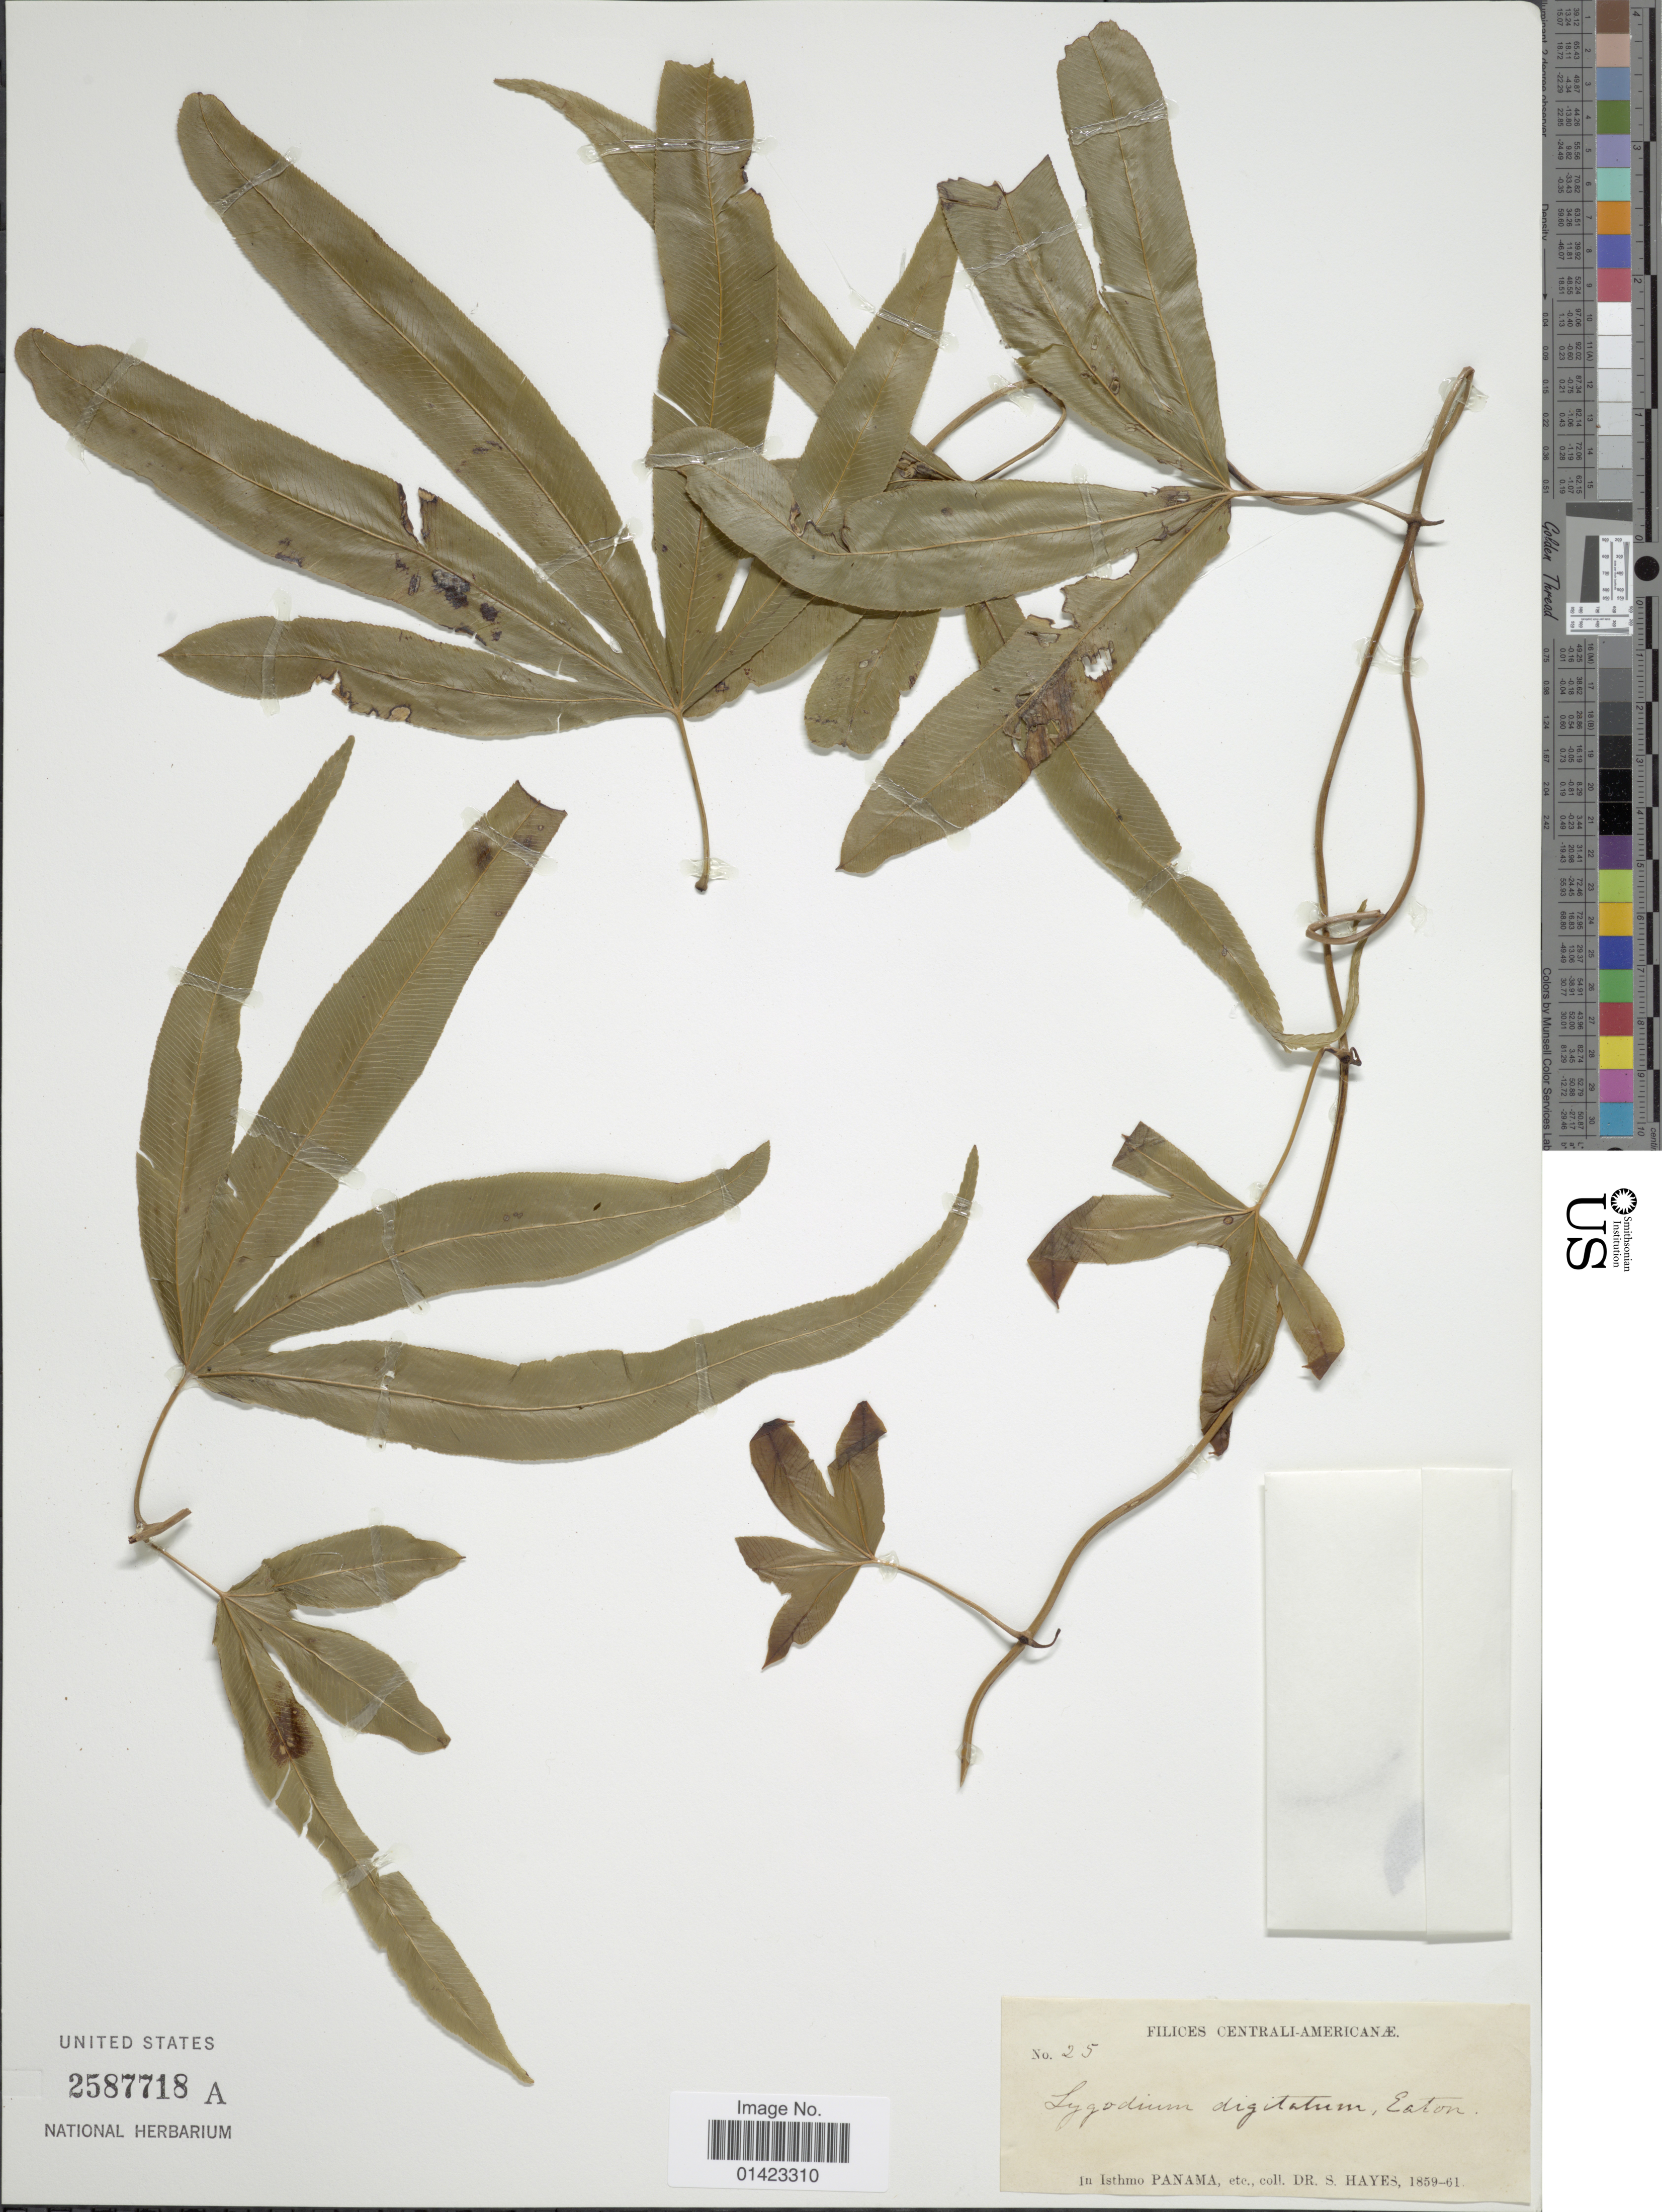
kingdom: Plantae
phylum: Tracheophyta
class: Polypodiopsida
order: Schizaeales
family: Lygodiaceae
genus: Lygodium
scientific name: Lygodium radiatum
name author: Prantl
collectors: S. Hayes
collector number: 25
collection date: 1859/1861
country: Panama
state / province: Panamá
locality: In Isthmo Panama, Centrali-Americanae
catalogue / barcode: US 2587718A